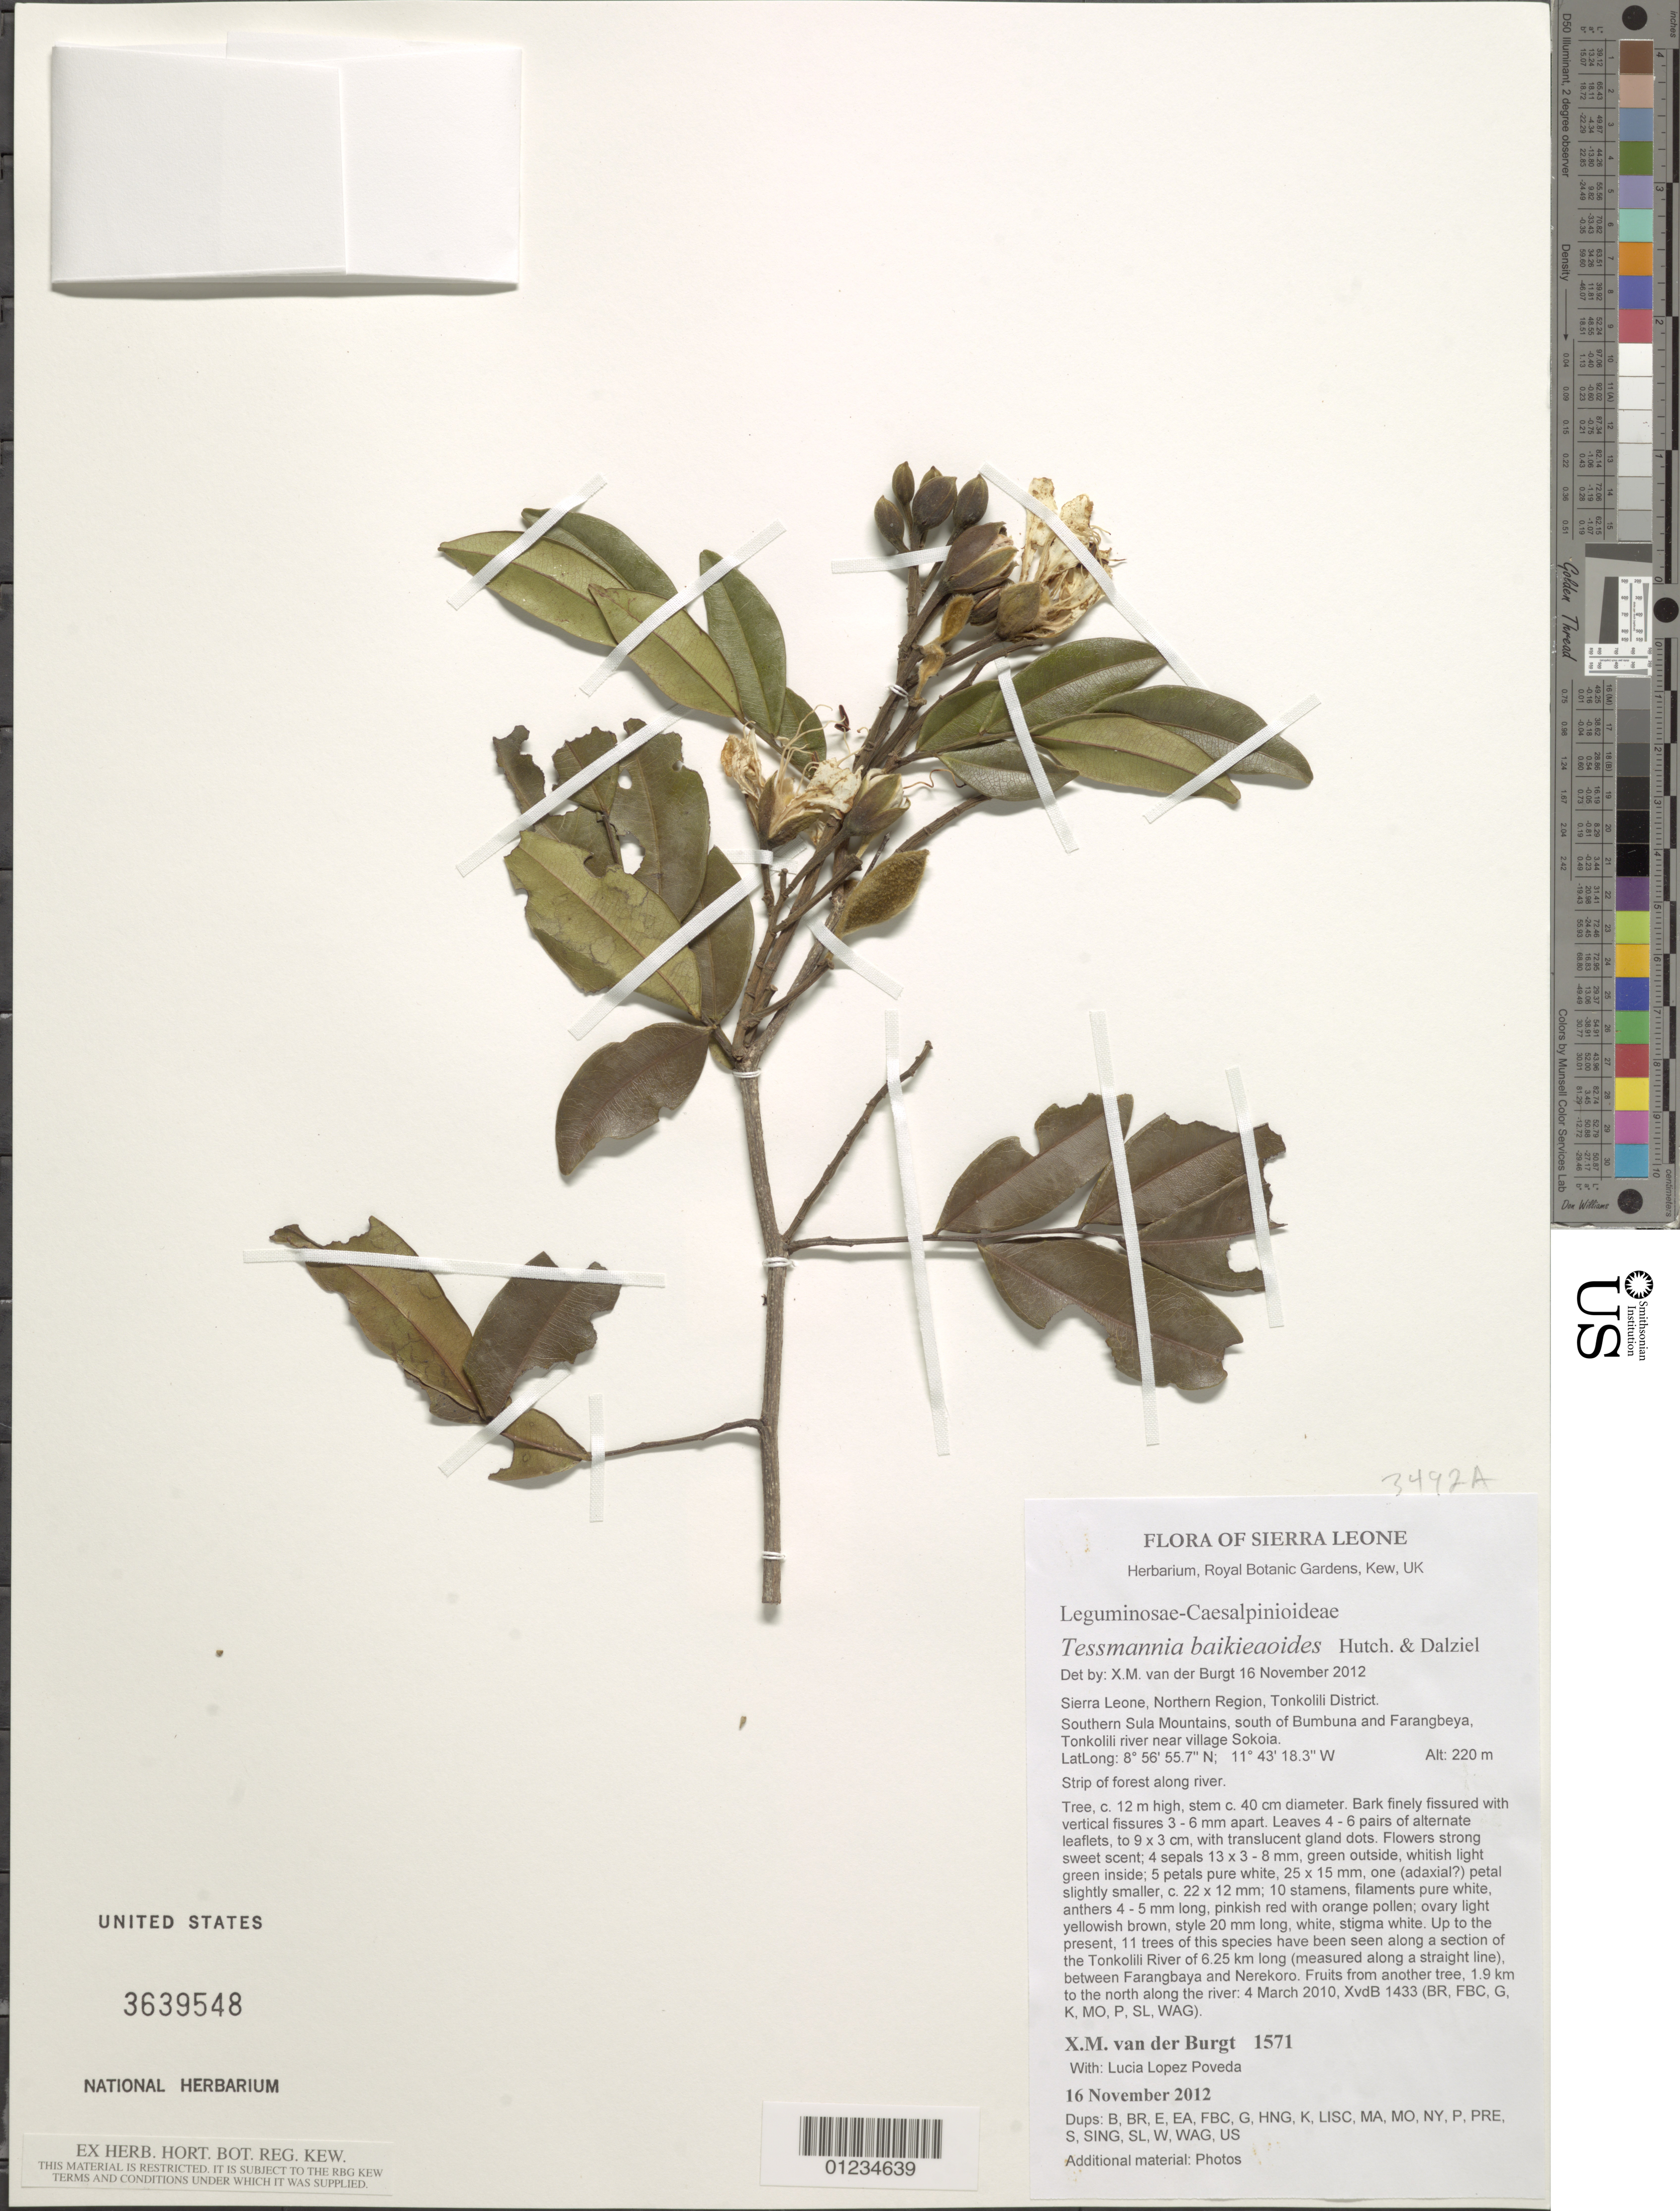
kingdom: Plantae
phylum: Tracheophyta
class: Magnoliopsida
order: Fabales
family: Fabaceae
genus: Tessmannia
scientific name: Tessmannia baikiaeoides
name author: Hutch. & Dalziel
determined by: van der Burgt, X. M.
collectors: X. M. van der Burgt et al.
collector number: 1571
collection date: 2012-11-16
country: Sierra Leone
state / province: Northern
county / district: Tonkolili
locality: Southern Sula Mountains, South of Bumbuna and Farangbeya, Tonkolili river near village Sokoia.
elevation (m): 220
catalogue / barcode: US 3639548